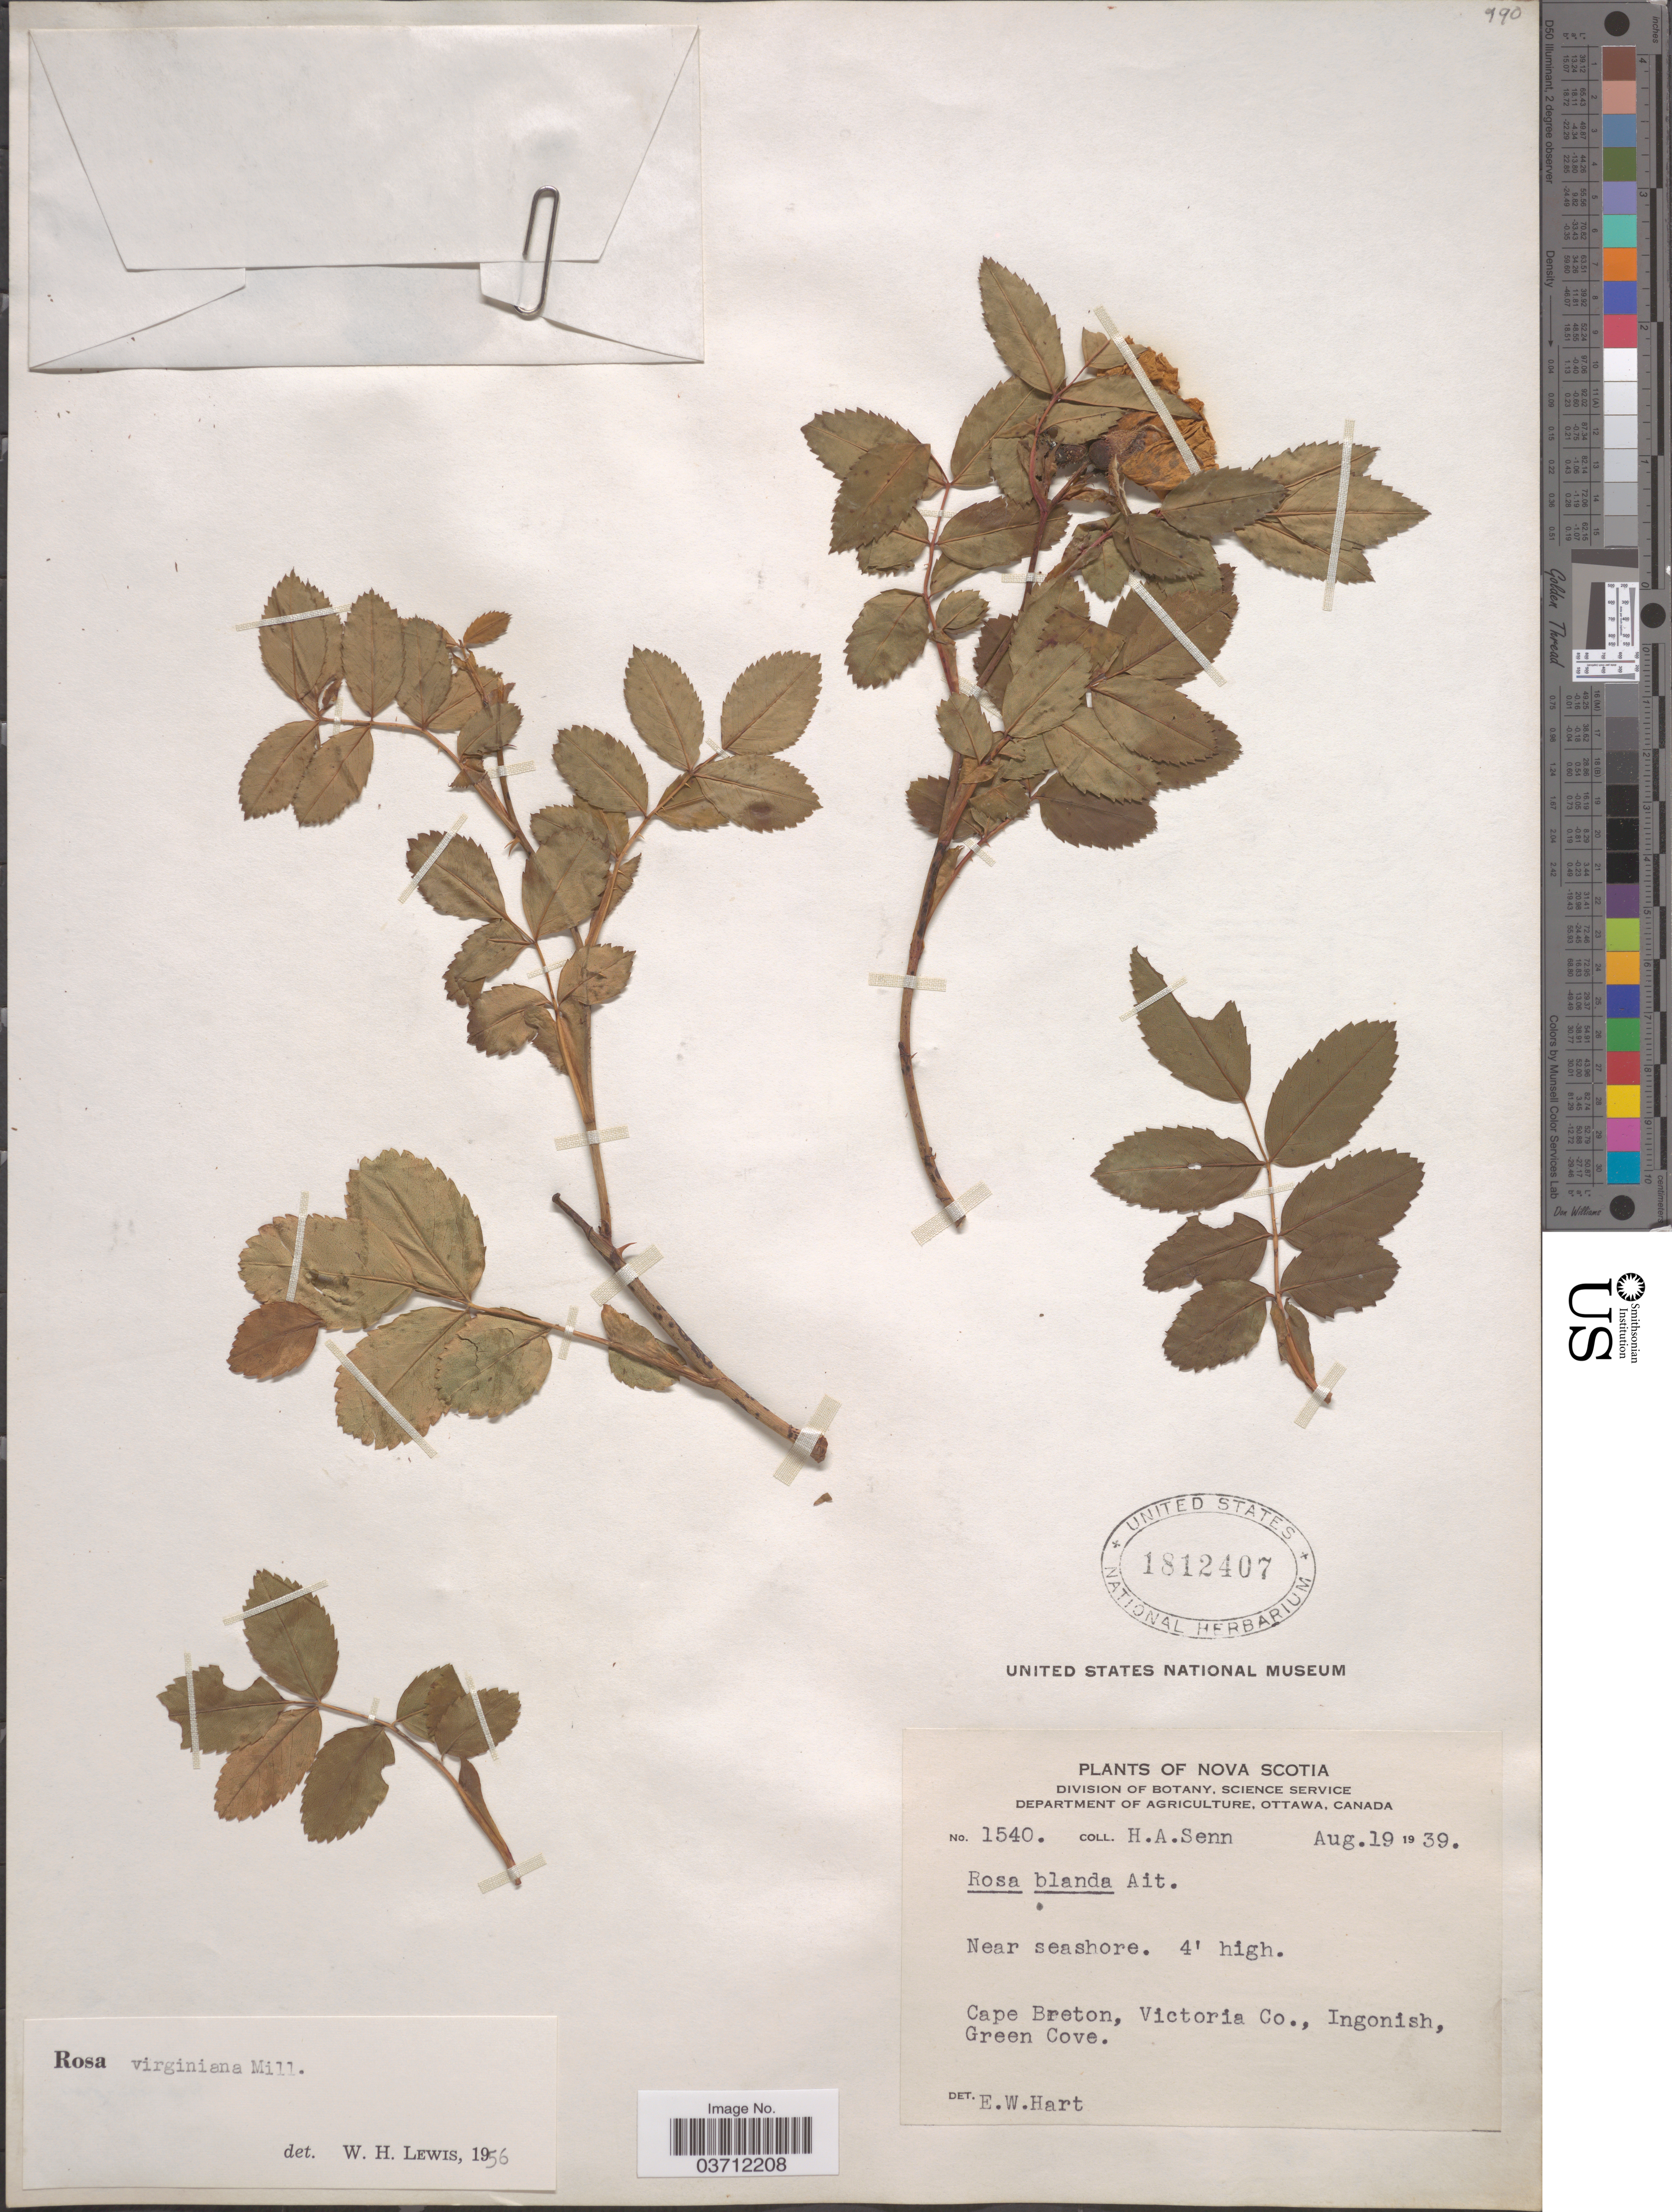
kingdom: Plantae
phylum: Tracheophyta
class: Magnoliopsida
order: Rosales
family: Rosaceae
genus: Rosa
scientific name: Rosa virginiana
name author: Mill.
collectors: H. Senn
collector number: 1540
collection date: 1939-08-19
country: Canada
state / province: Nova Scotia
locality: Near seashore. Cape Breton, Victoria Co., Ingonish, Green Cove.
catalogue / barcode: US 1812407